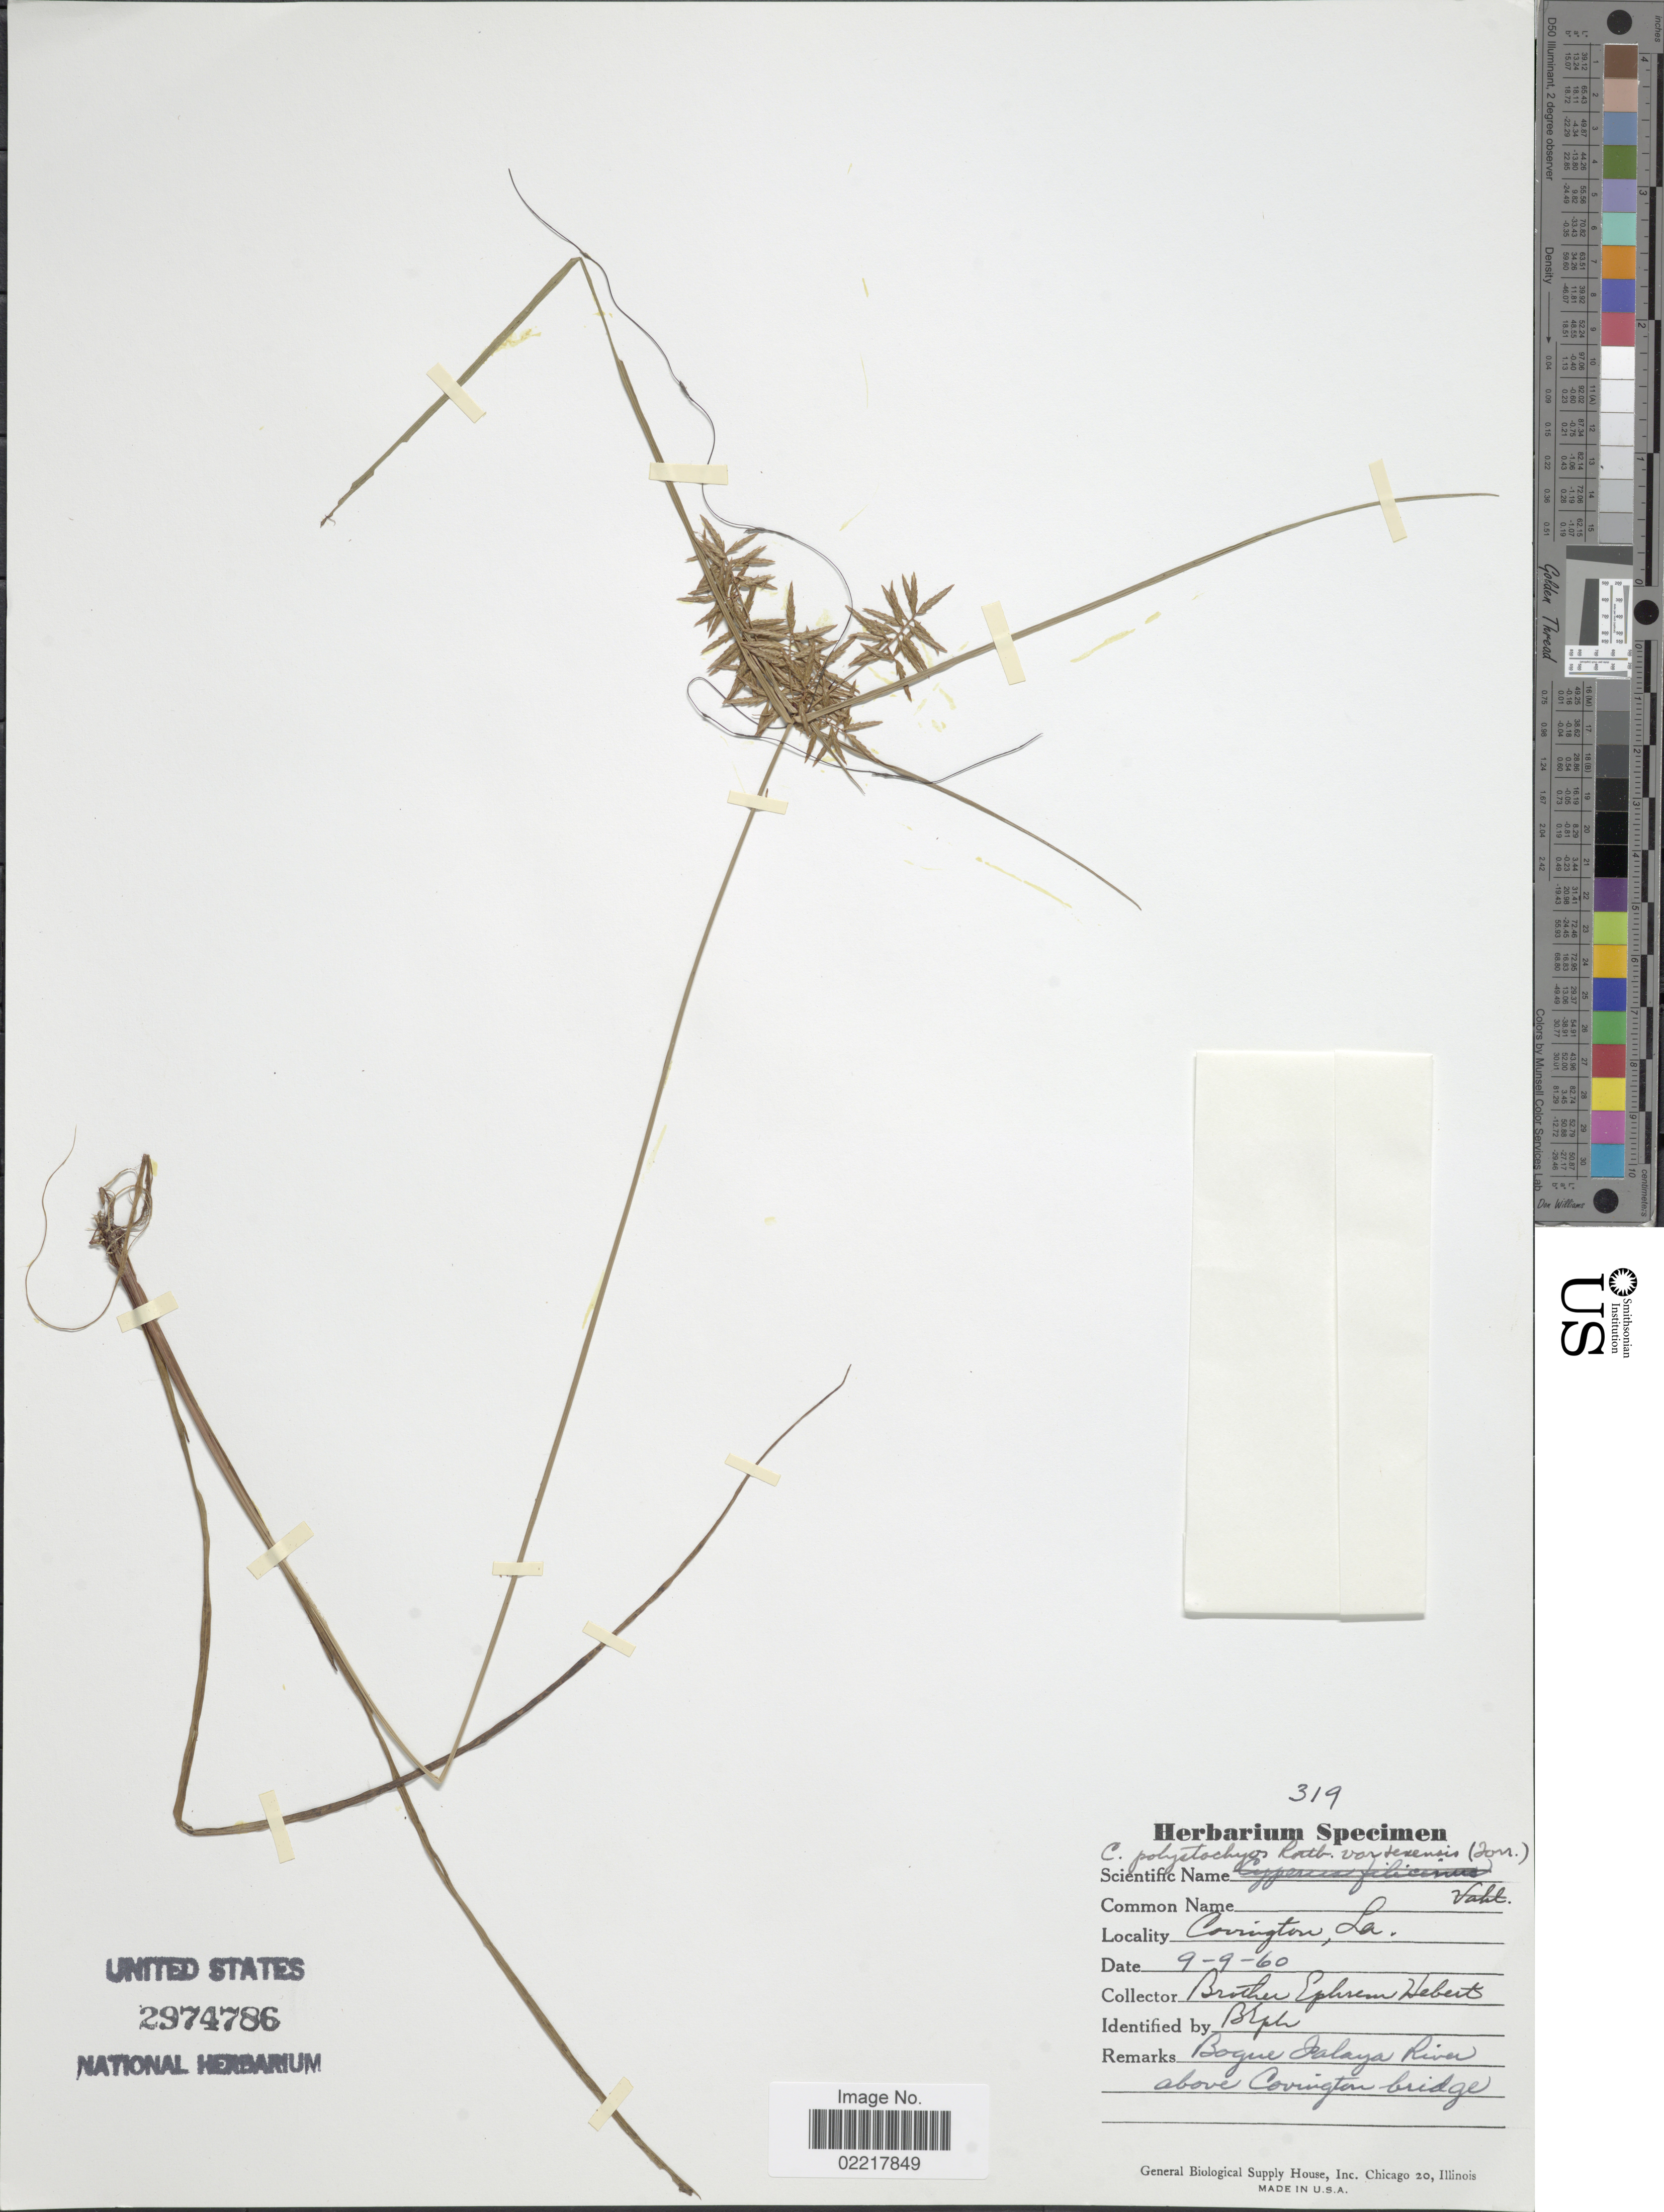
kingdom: Plantae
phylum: Tracheophyta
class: Liliopsida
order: Poales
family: Cyperaceae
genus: Cyperus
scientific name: Cyperus polystachyos var. texensis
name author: (Torr.) Fernald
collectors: E. Hebert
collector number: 319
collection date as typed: Transcribed d/m/y: 9/9/60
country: United States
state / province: Louisiana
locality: Covington, Boque Jalaya River above Covington bridge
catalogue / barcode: US 2974786